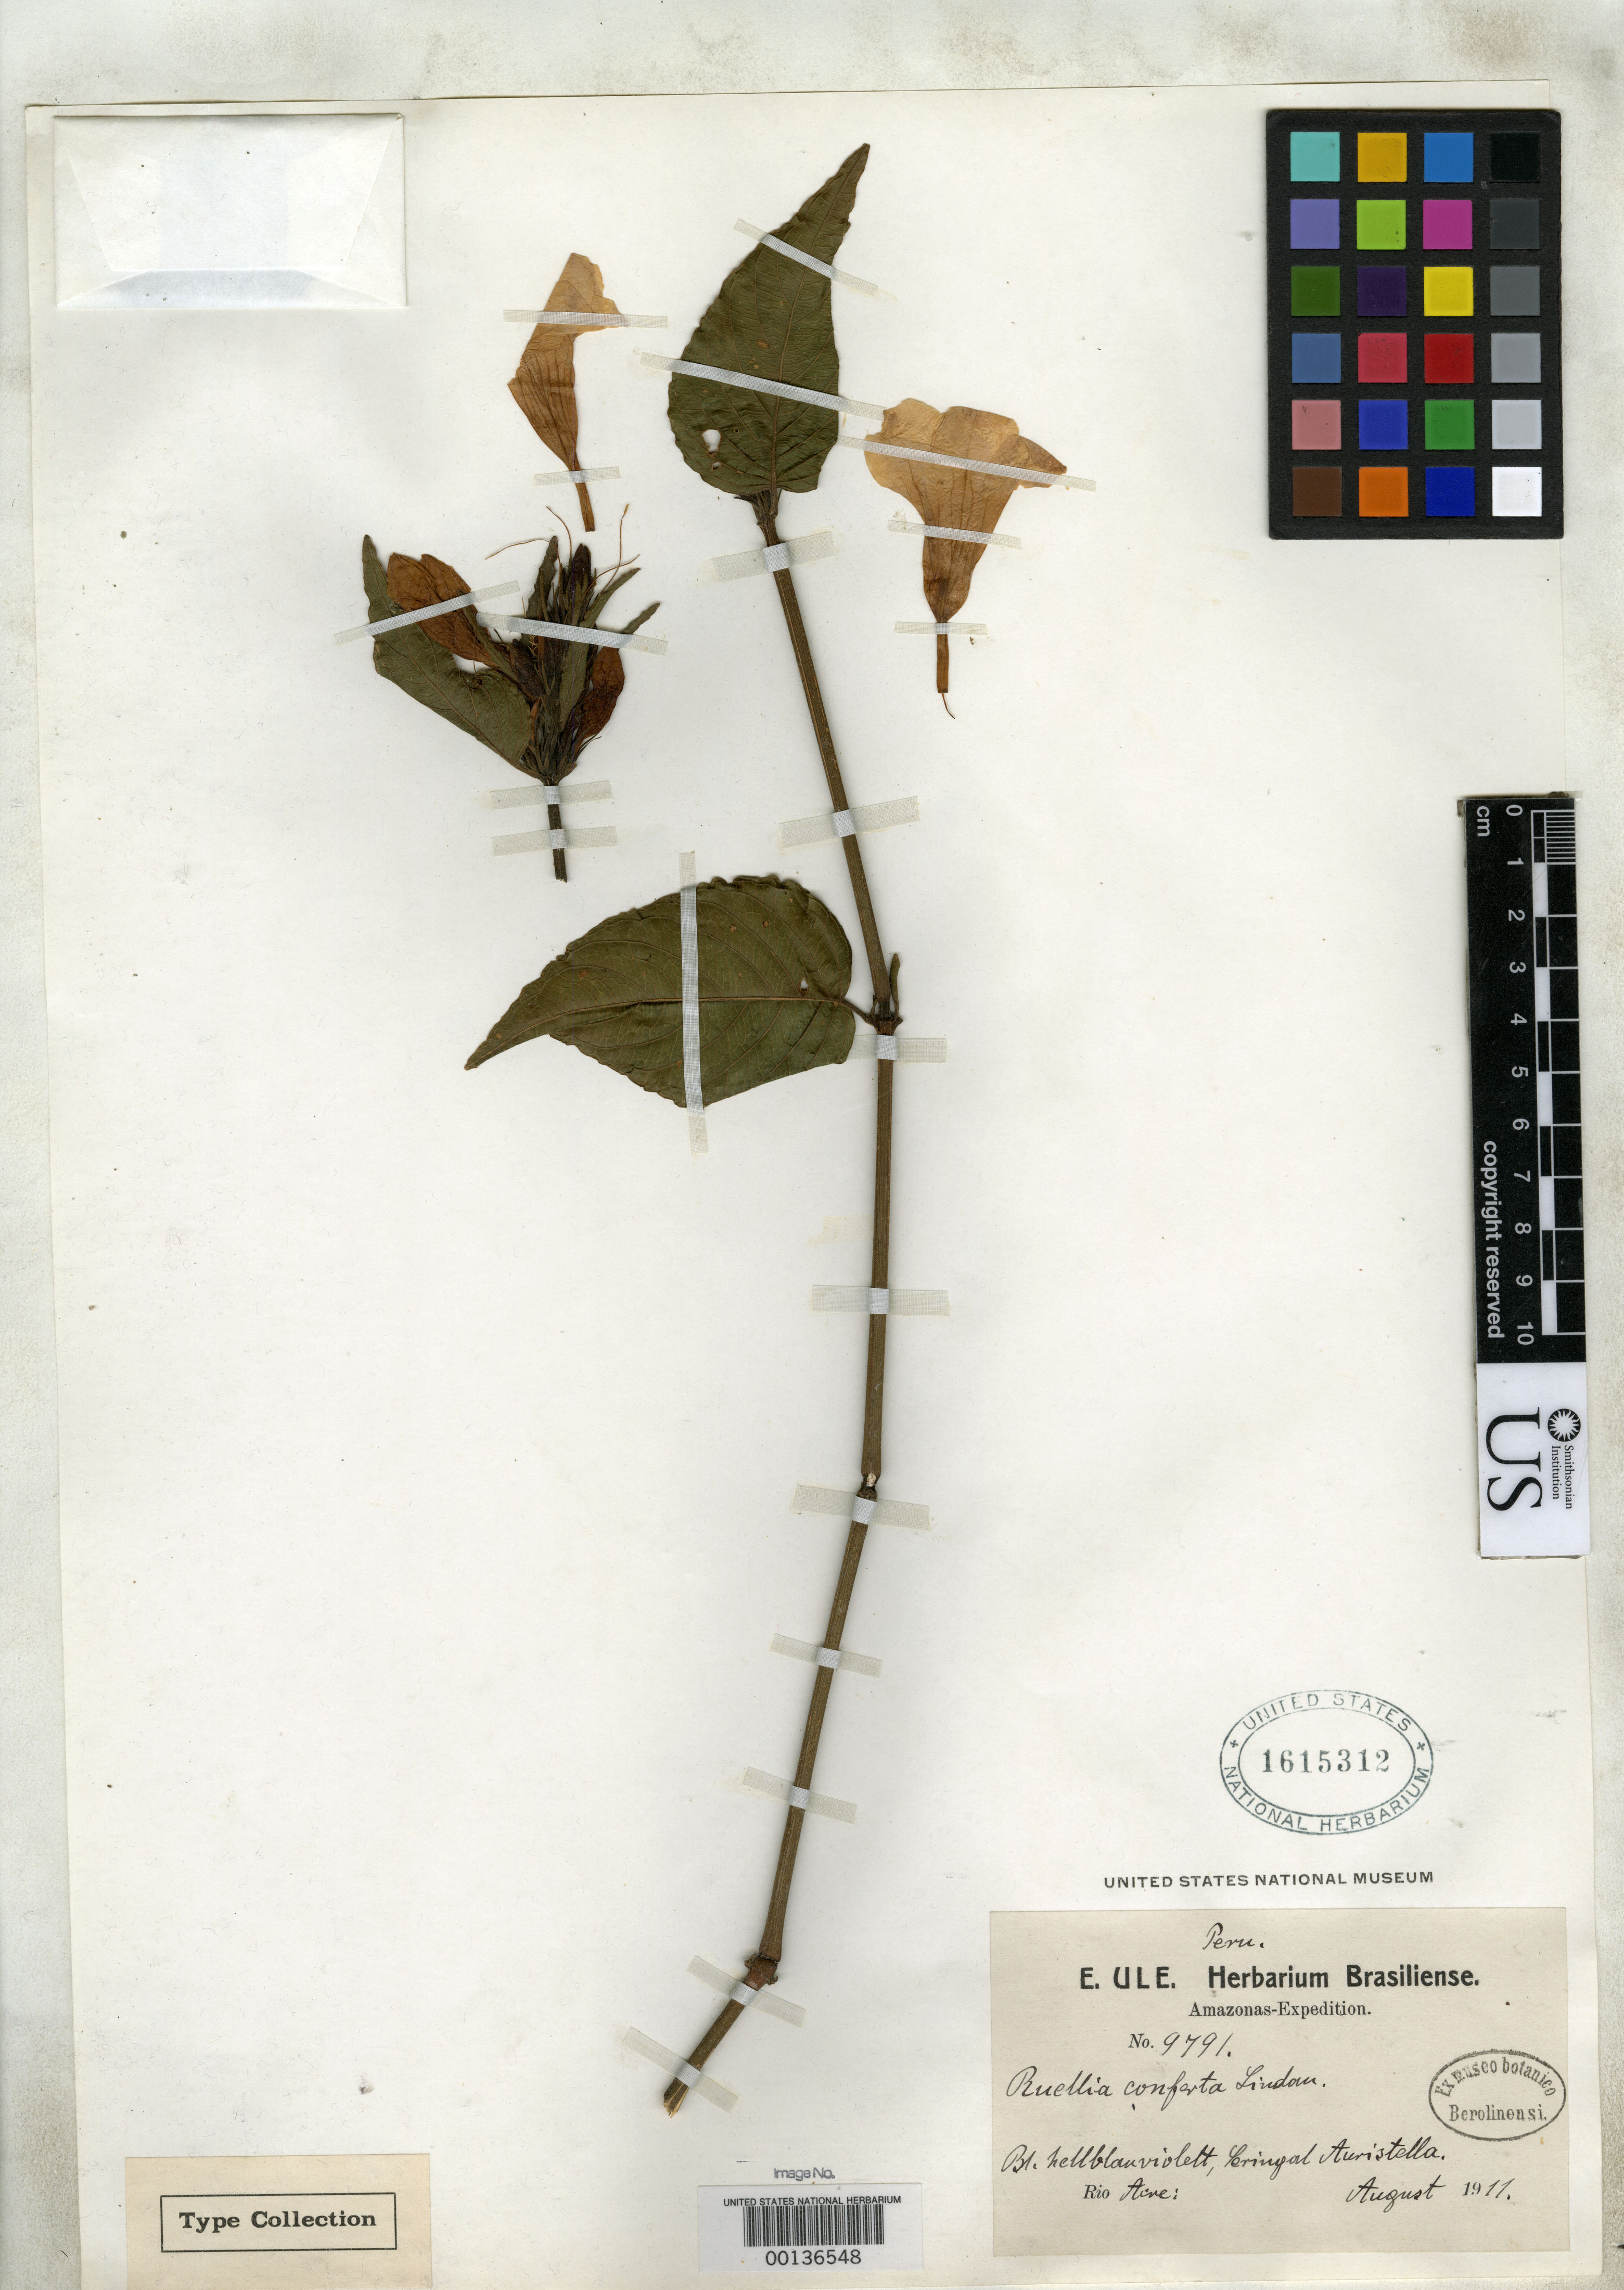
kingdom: Plantae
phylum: Tracheophyta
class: Magnoliopsida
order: Lamiales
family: Acanthaceae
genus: Ruellia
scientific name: Ruellia conferta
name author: Lindau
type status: Isotype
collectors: E. H. Ule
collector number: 9791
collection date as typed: Aug 1911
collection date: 1911-08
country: Peru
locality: Río Acre, Seringal Auristella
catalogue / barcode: US 1615312